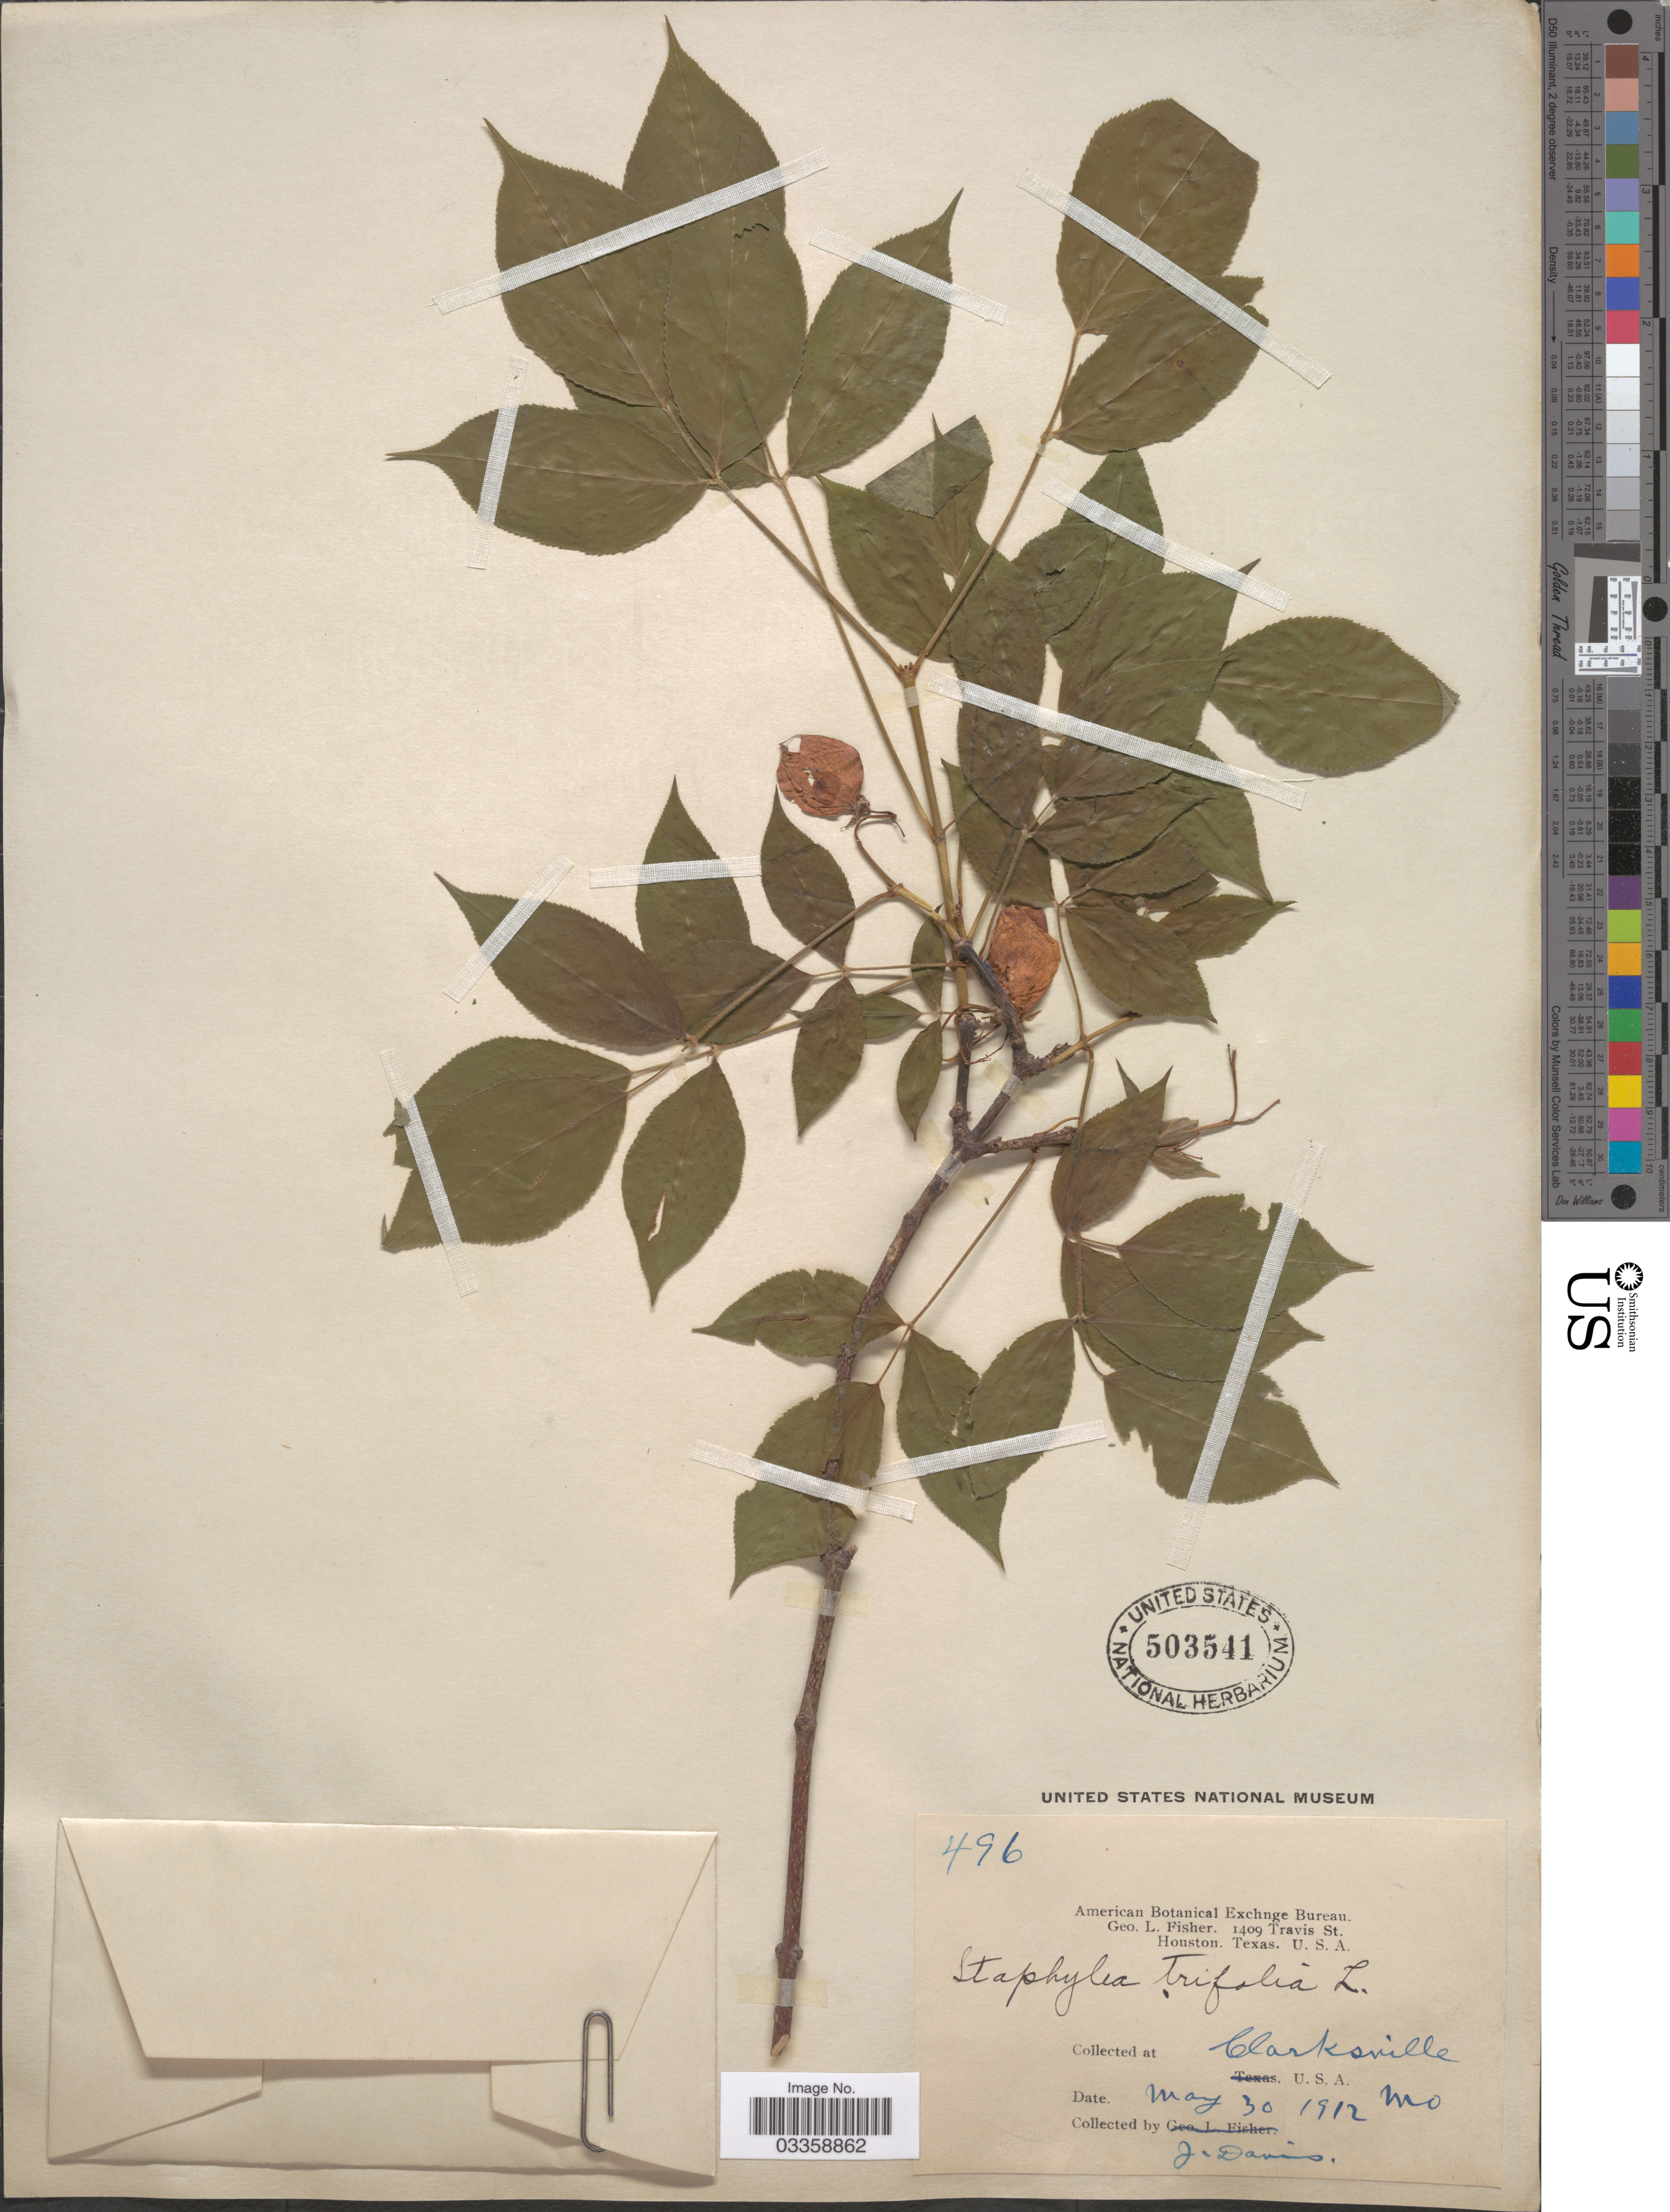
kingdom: Plantae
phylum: Tracheophyta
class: Magnoliopsida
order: Crossosomatales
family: Staphyleaceae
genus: Staphylea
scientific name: Staphylea trifolia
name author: L.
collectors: J. Davis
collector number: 496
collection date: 1912-05-30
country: United States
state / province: Missouri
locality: Clarksville.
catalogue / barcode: US 503541